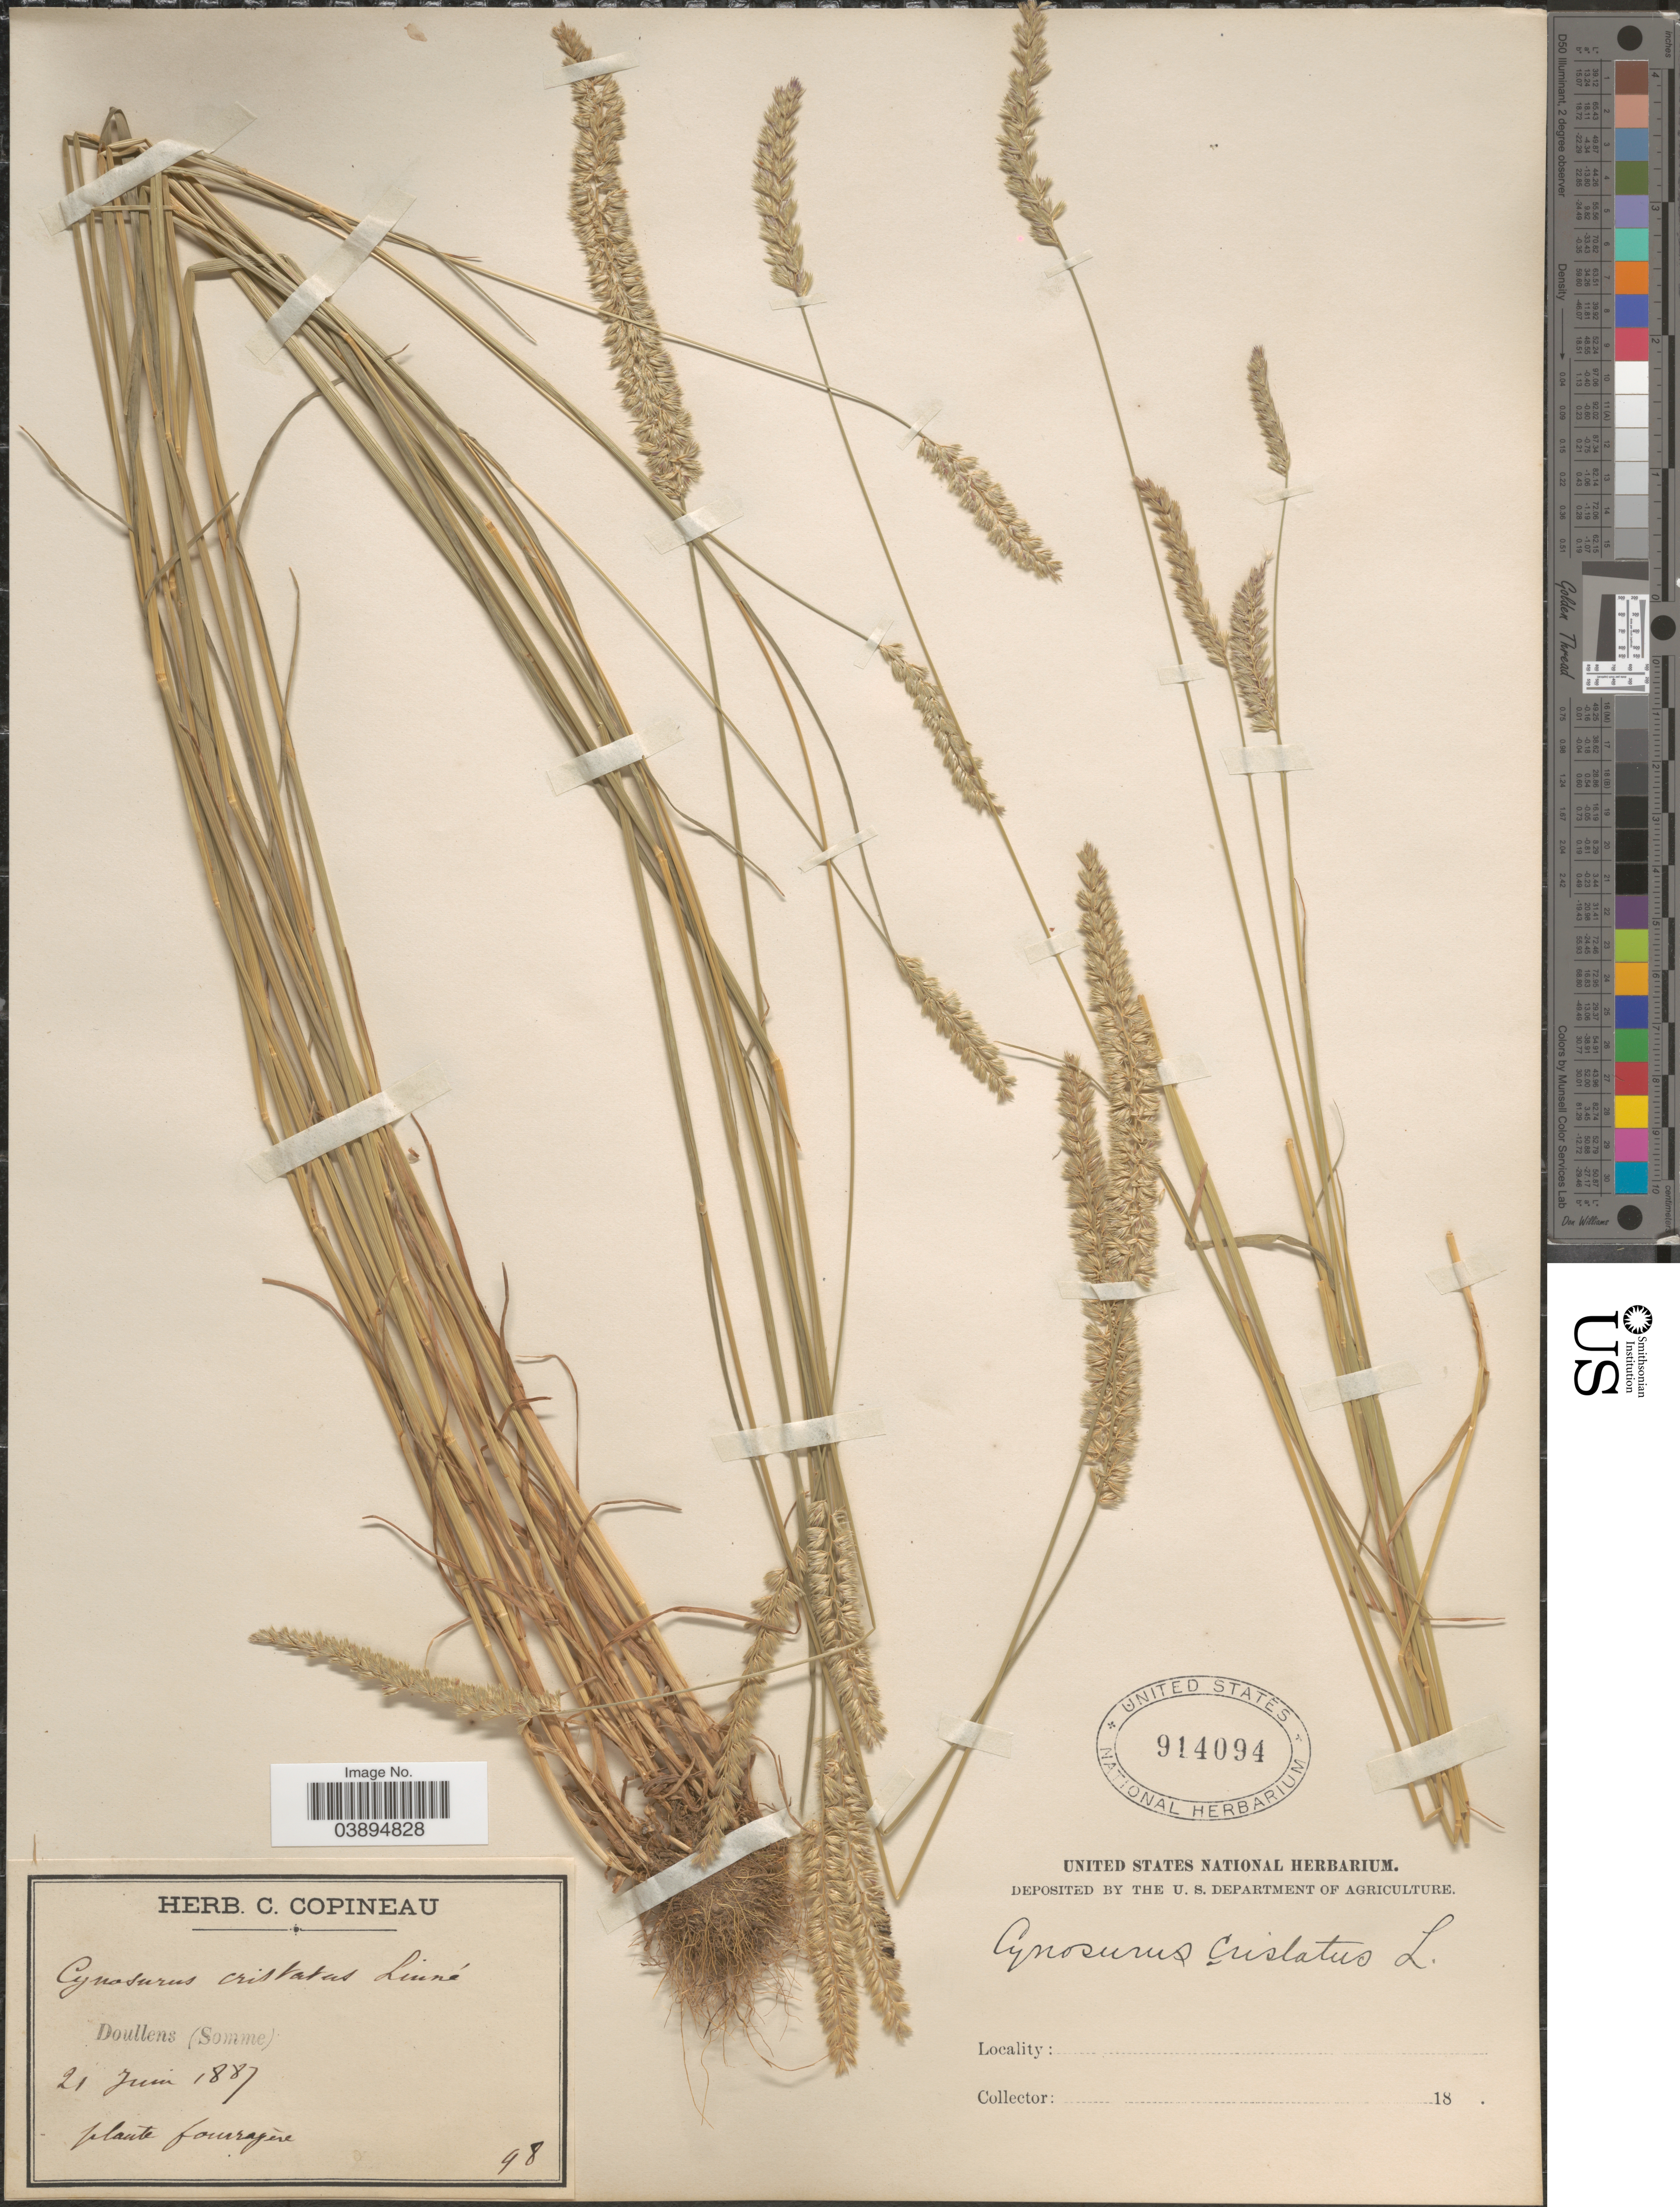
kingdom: Plantae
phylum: Tracheophyta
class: Liliopsida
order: Poales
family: Poaceae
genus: Cynosurus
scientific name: Cynosurus cristatus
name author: L.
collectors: ex herb. C. Copineau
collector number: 98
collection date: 1887-06-21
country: France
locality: Doullens (Somme).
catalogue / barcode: US 914094